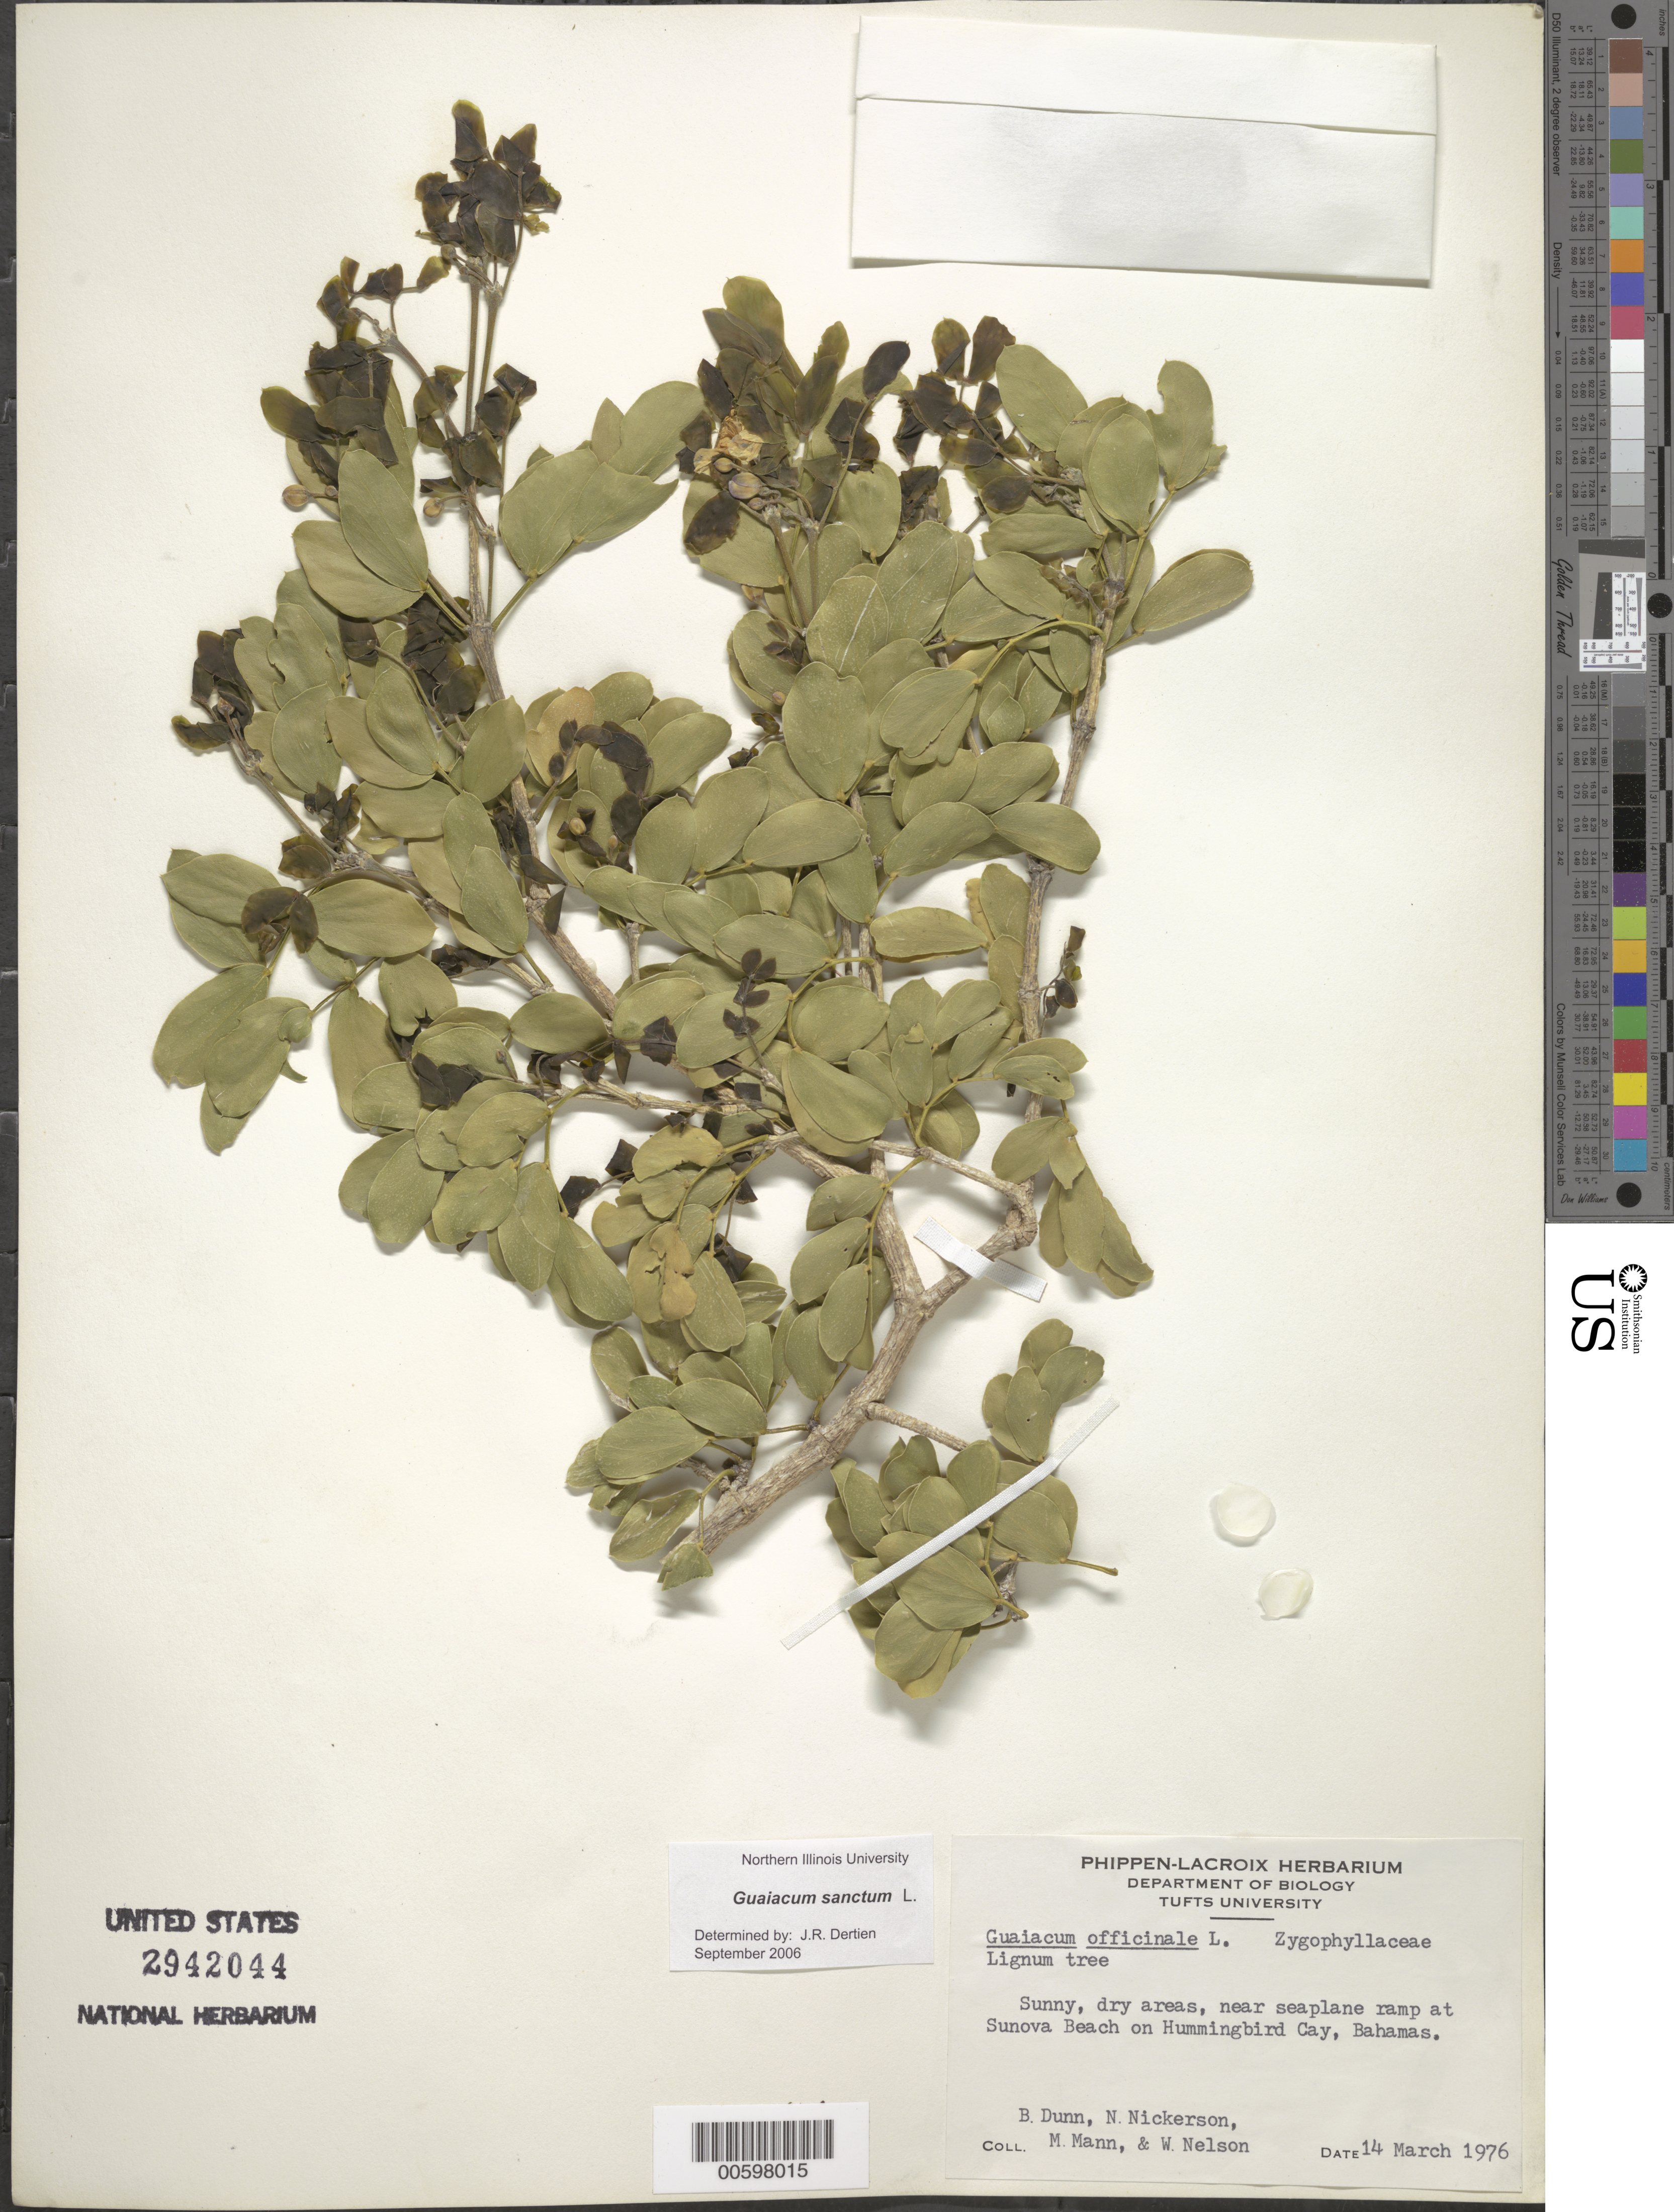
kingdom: Plantae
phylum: Tracheophyta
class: Magnoliopsida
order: Zygophyllales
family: Zygophyllaceae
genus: Guaiacum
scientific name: Guaiacum sanctum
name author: L.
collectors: B. Dunn, N. Nickerson, M. Mann & W. Nelson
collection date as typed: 14 Mar 1976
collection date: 1976-03-14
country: Bahamas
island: Hummingbird Cay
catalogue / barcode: US 2942044